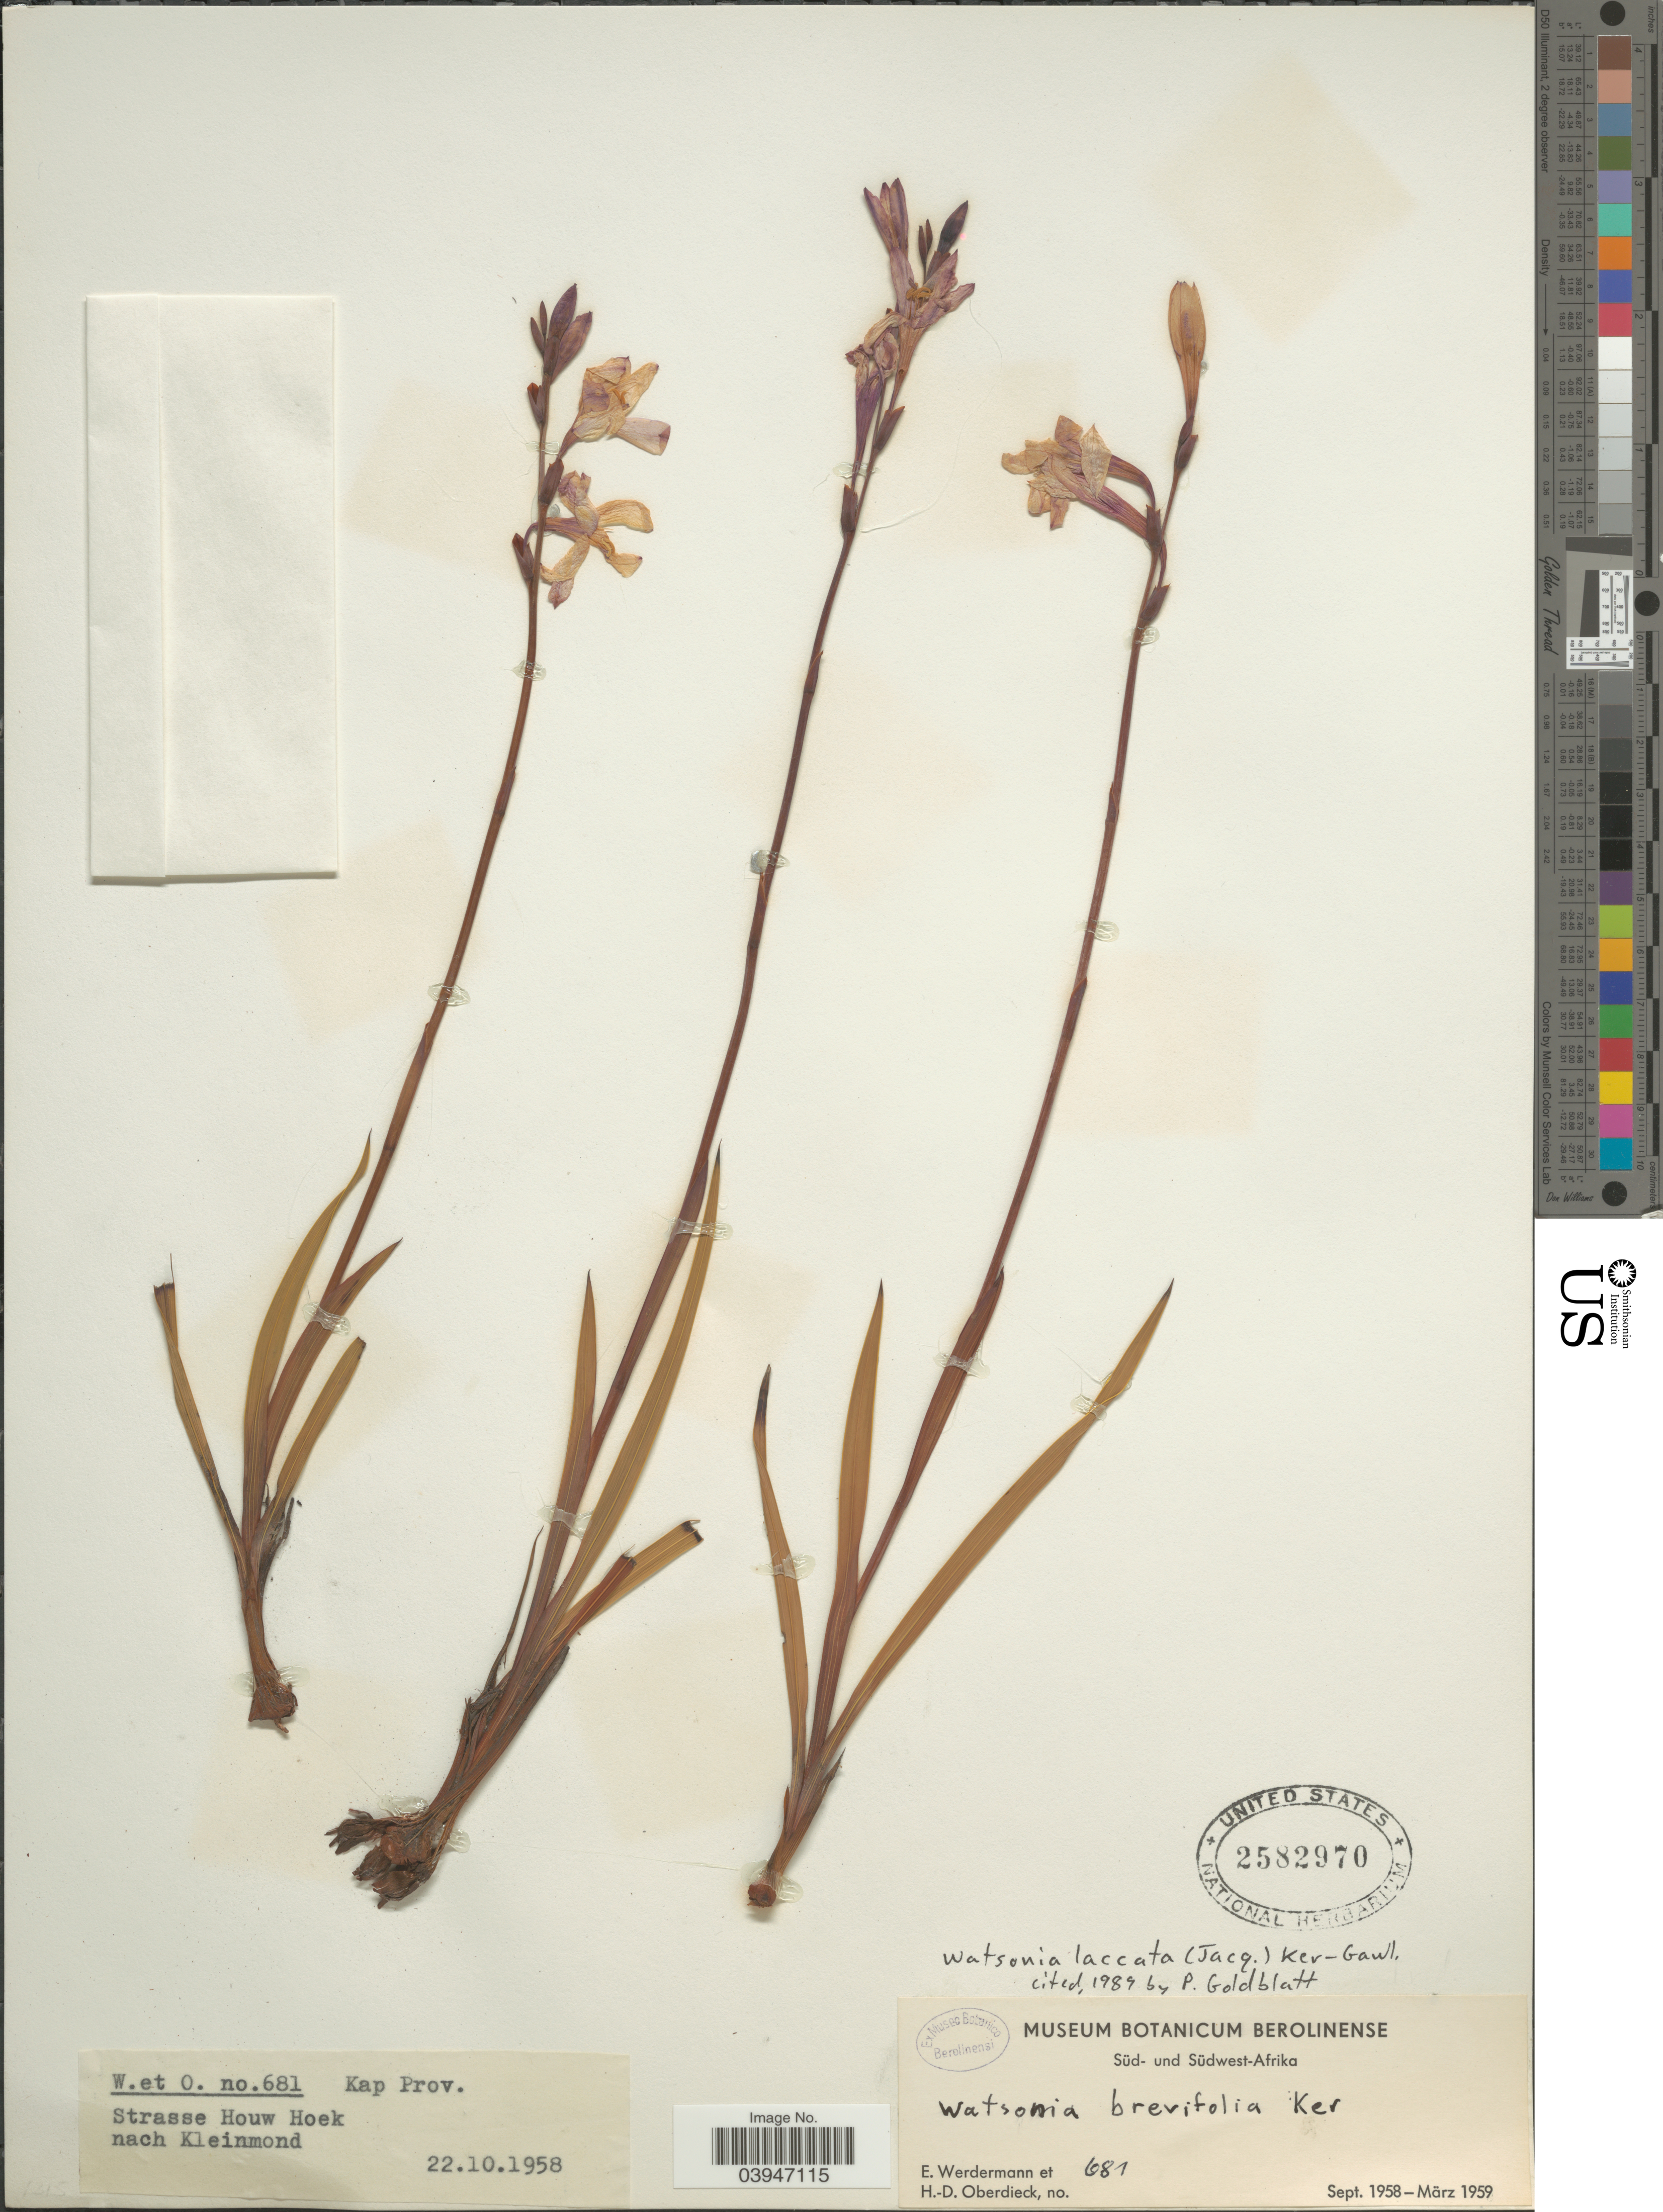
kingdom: Plantae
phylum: Tracheophyta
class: Liliopsida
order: Asparagales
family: Iridaceae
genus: Watsonia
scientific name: Watsonia laccata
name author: (Jacq.) Ker Gawl.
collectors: E. Werdermann & H. Oberdieck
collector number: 681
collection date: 1958-10-22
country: South Africa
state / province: Western Cape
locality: Kap Prov. Strasse Houw Hoek.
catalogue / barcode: US 2582970